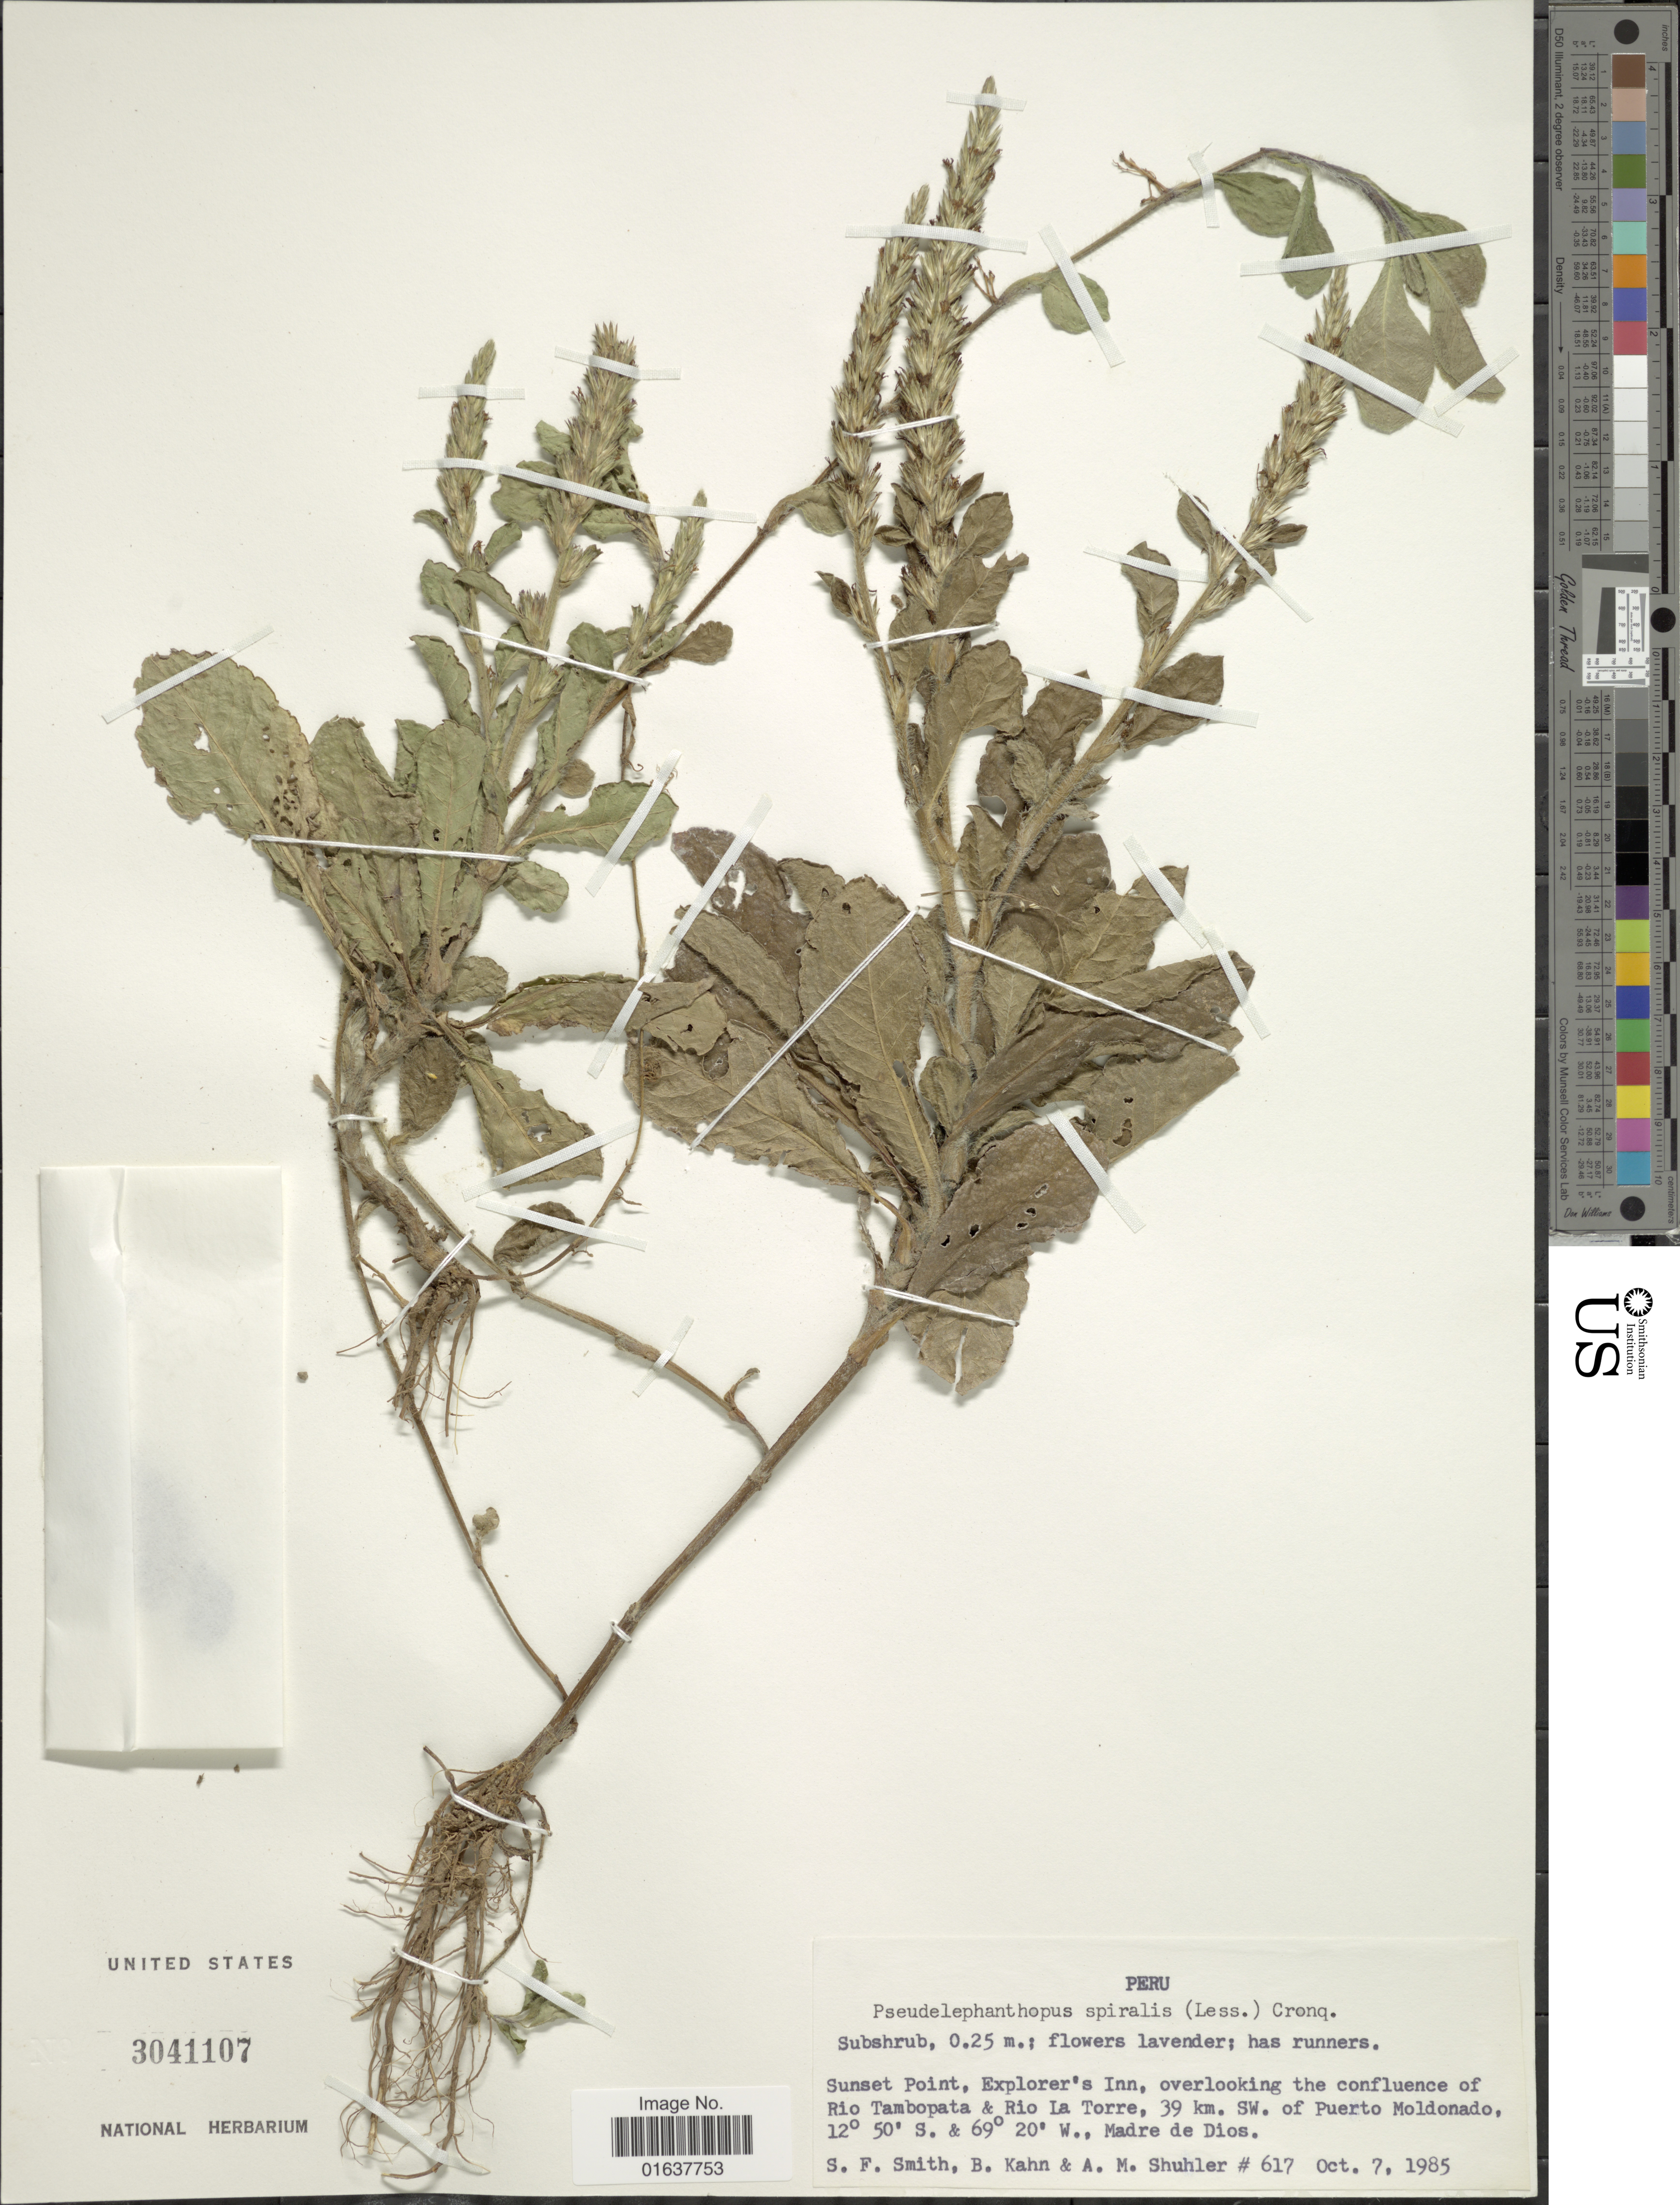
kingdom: Plantae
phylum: Tracheophyta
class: Magnoliopsida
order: Asterales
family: Asteraceae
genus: Pseudelephantopus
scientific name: Pseudelephantopus spiralis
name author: (Less.) Cronquist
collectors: S.F. Smith, B. Kahn & A. Shuhler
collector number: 617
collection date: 1985-10-07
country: Peru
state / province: Madre de Dios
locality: Sunset Point, Explorer's Inn, overlooking the confluence of Rio Tambopatal & Rio La Torre, 39 km. SW of Puerto Moldonado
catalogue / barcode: US 3041107